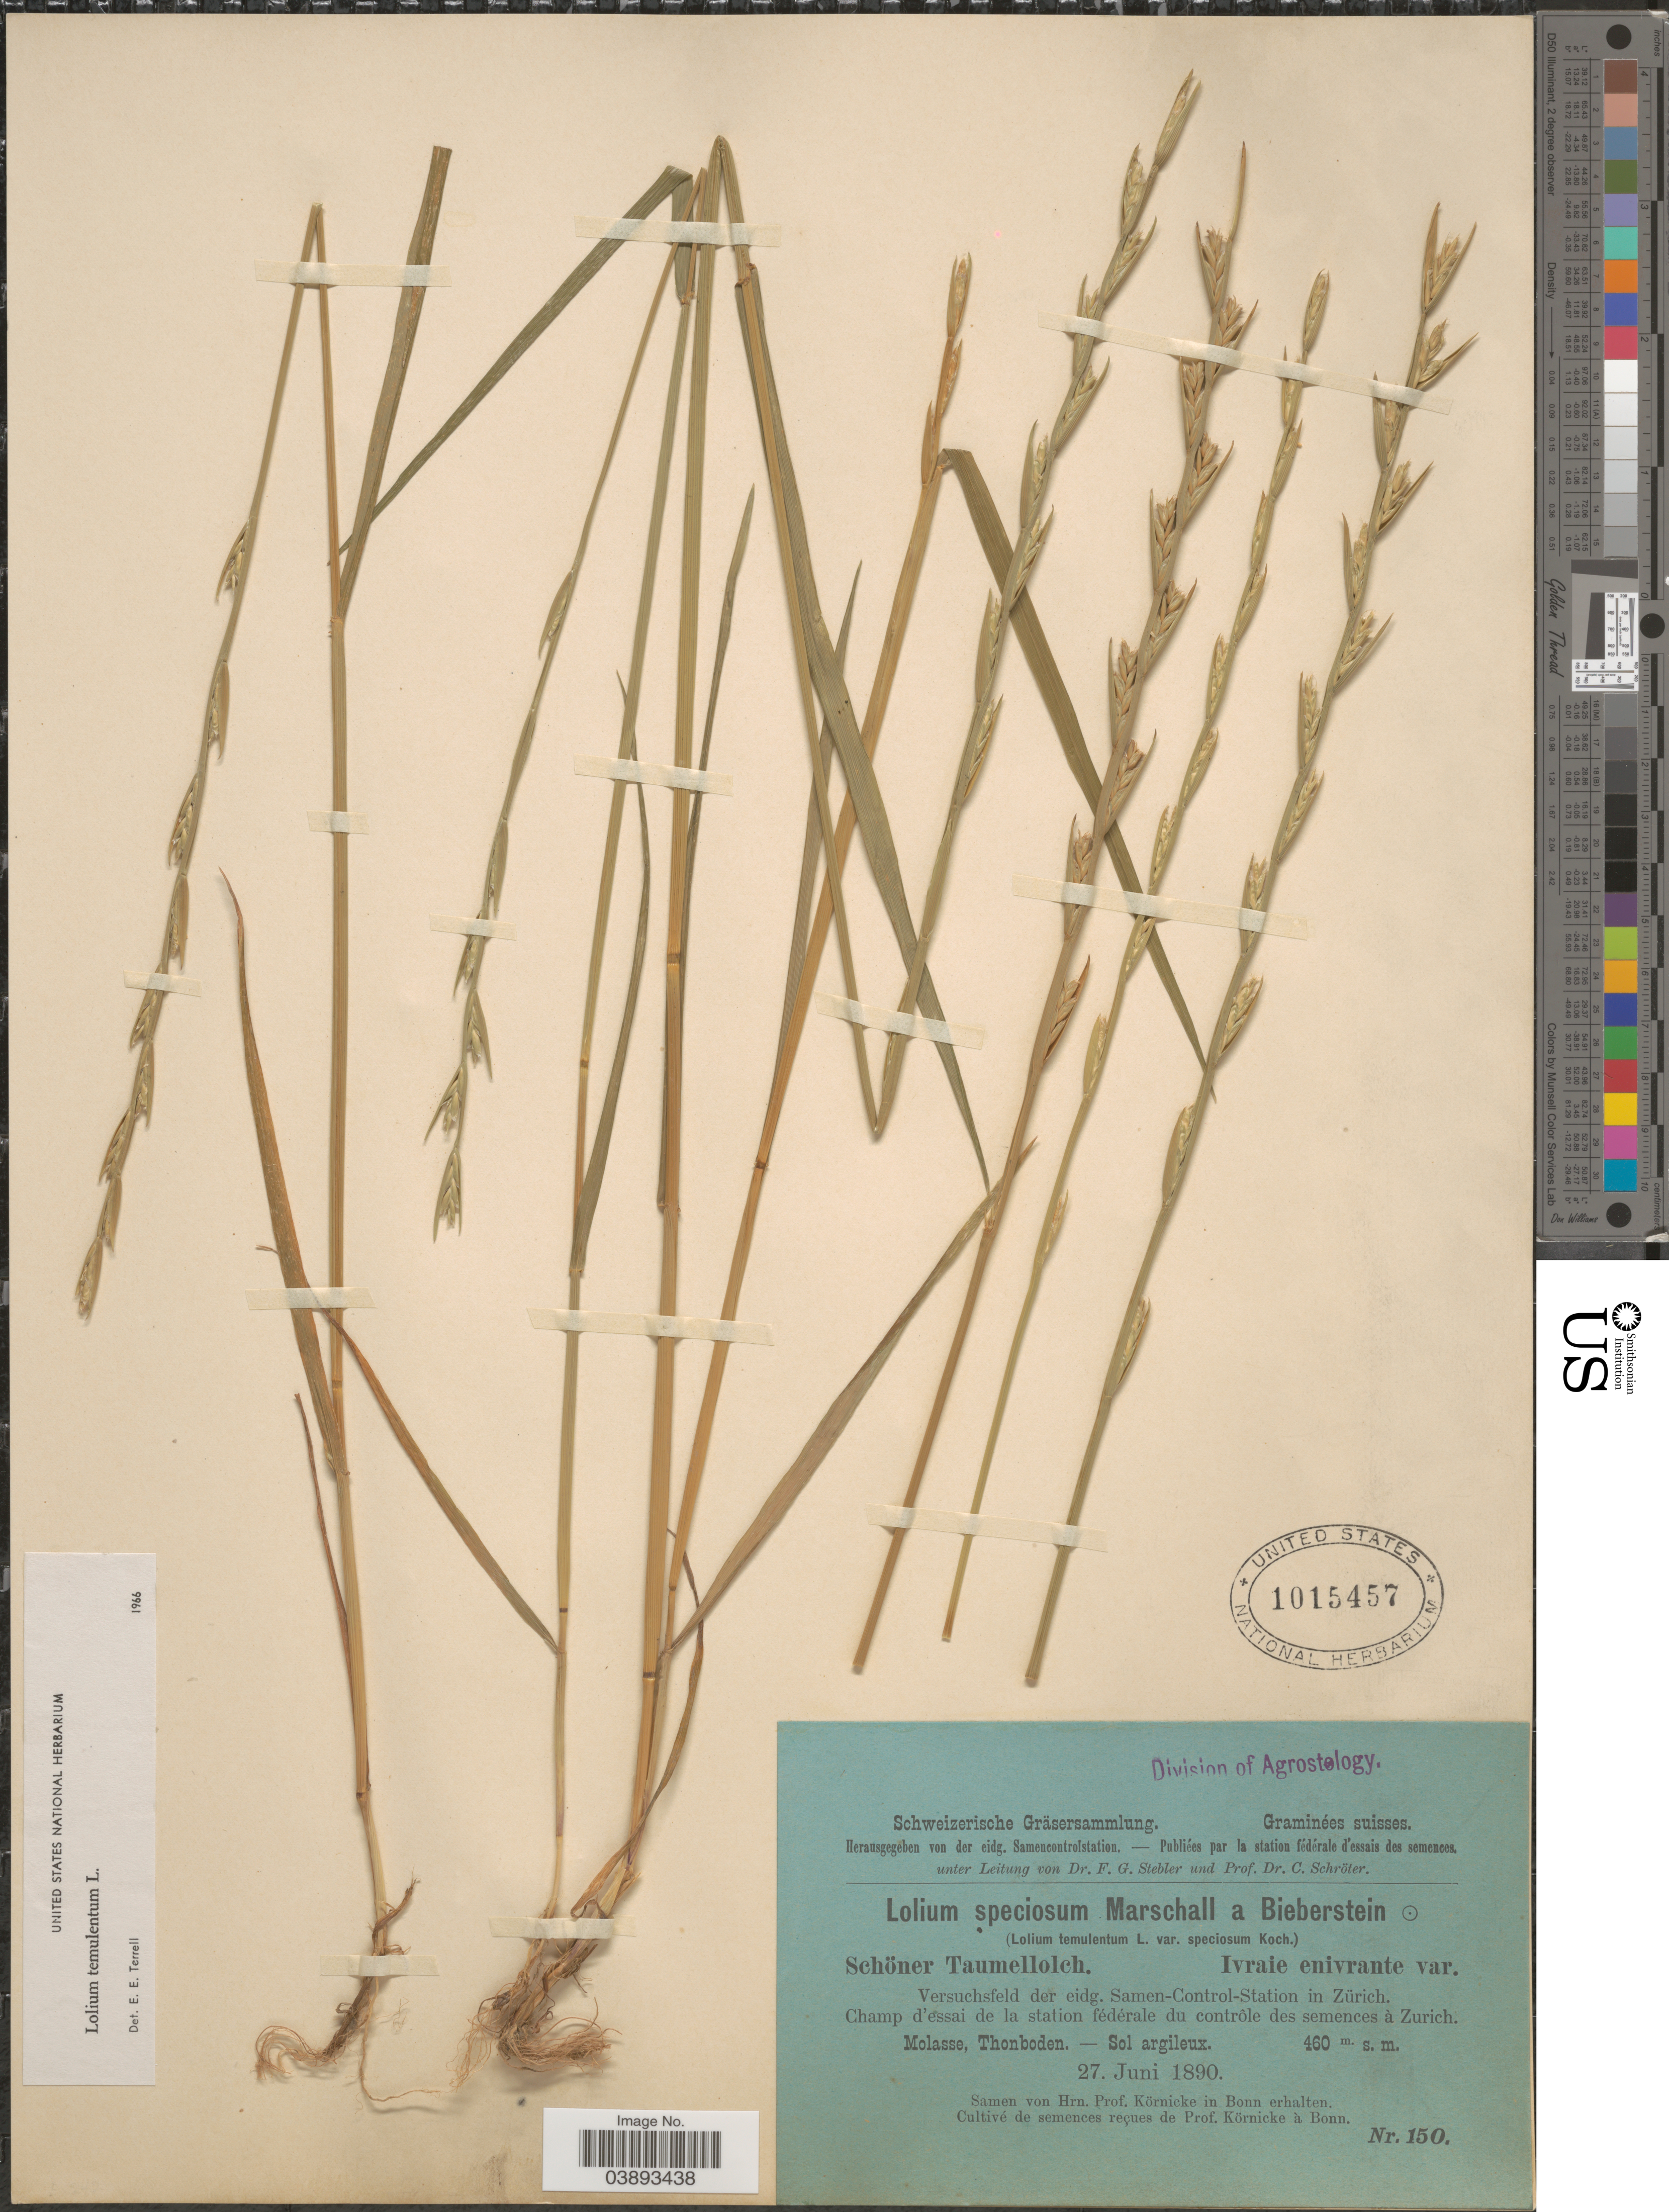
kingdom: Plantae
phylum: Tracheophyta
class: Liliopsida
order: Poales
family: Poaceae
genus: Lolium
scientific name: Lolium temulentum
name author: L.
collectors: Stebler, F.G. & Schröter, C.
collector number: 150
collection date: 1890-06-27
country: Switzerland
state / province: Zurich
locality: Suisses. Versuchsfeld der eidg. Samen-Control-Station in Zürich. Champ d'essai de la station fédérale du contrôle des semences à Zurich.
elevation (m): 460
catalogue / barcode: US 1015457